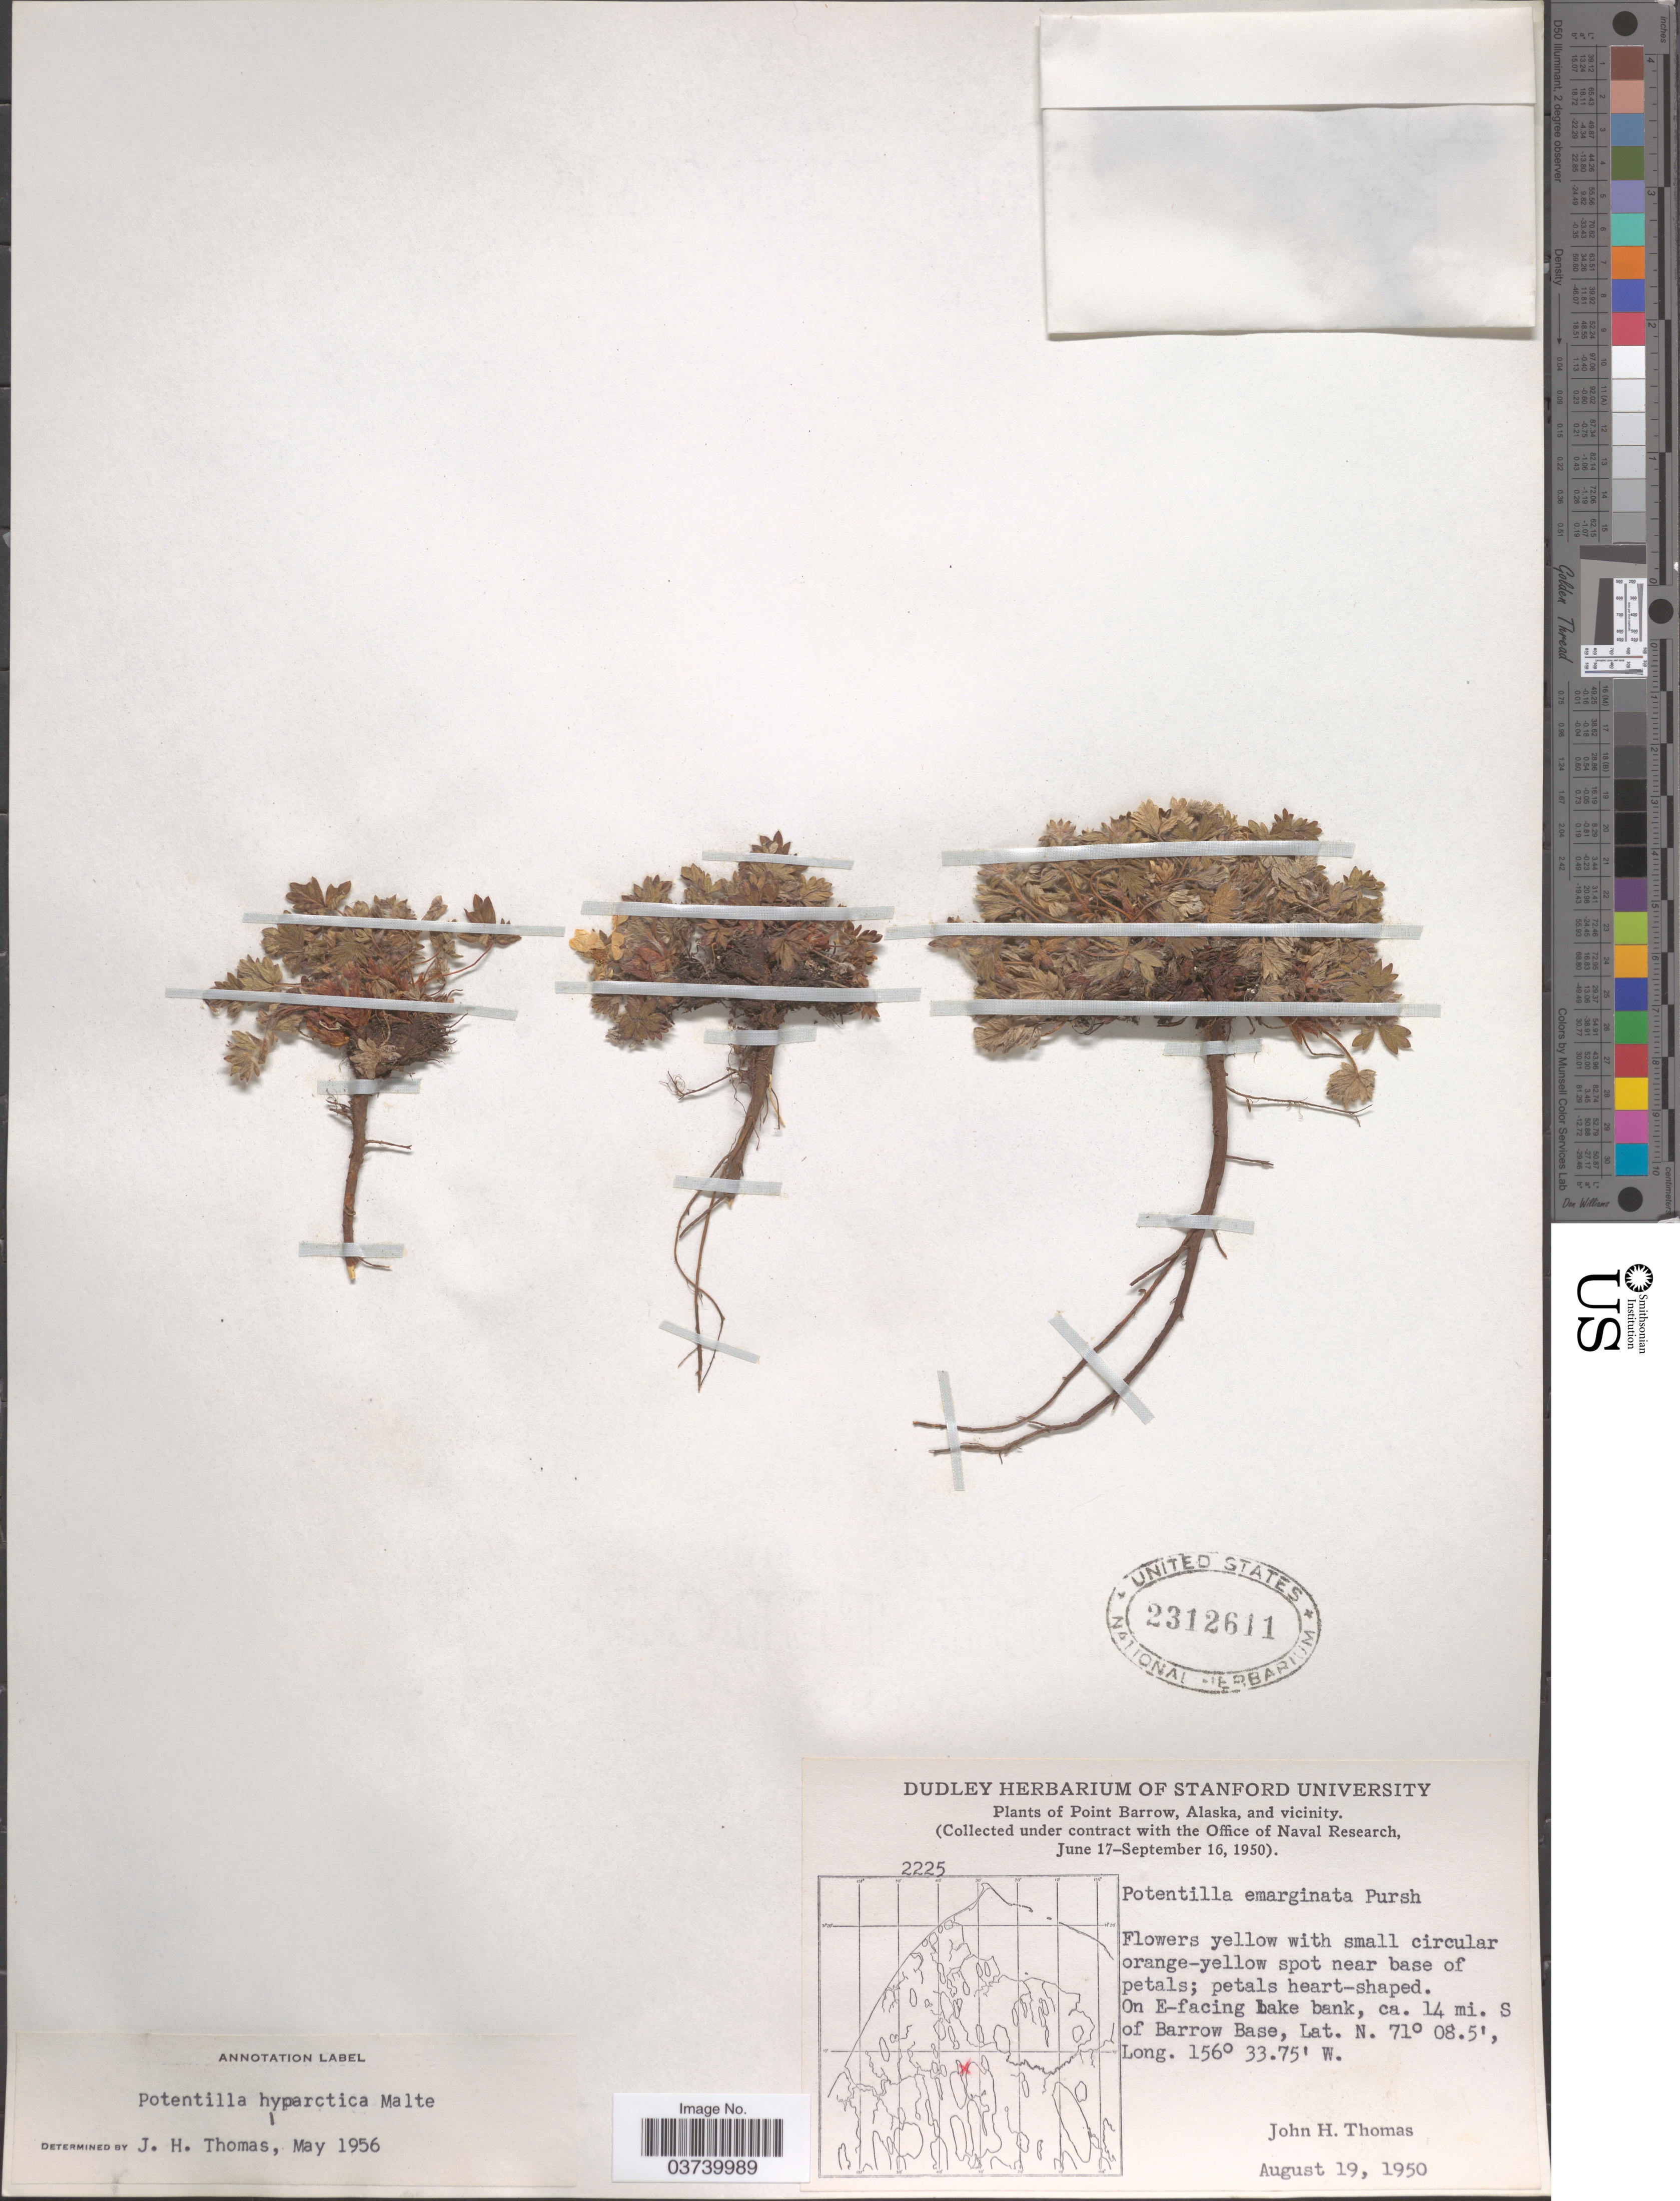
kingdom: Plantae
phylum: Tracheophyta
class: Magnoliopsida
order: Rosales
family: Rosaceae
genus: Potentilla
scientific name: Potentilla hyparctica subsp. hyparctica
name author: Malte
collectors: J. H. Thomas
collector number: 2225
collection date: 1950-08-19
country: United States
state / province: Alaska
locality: Point Barrow, Alaska and vicinity. On E-facing bake bank, ca. 14 mi. S of Barrow Base.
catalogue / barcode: US 2312611